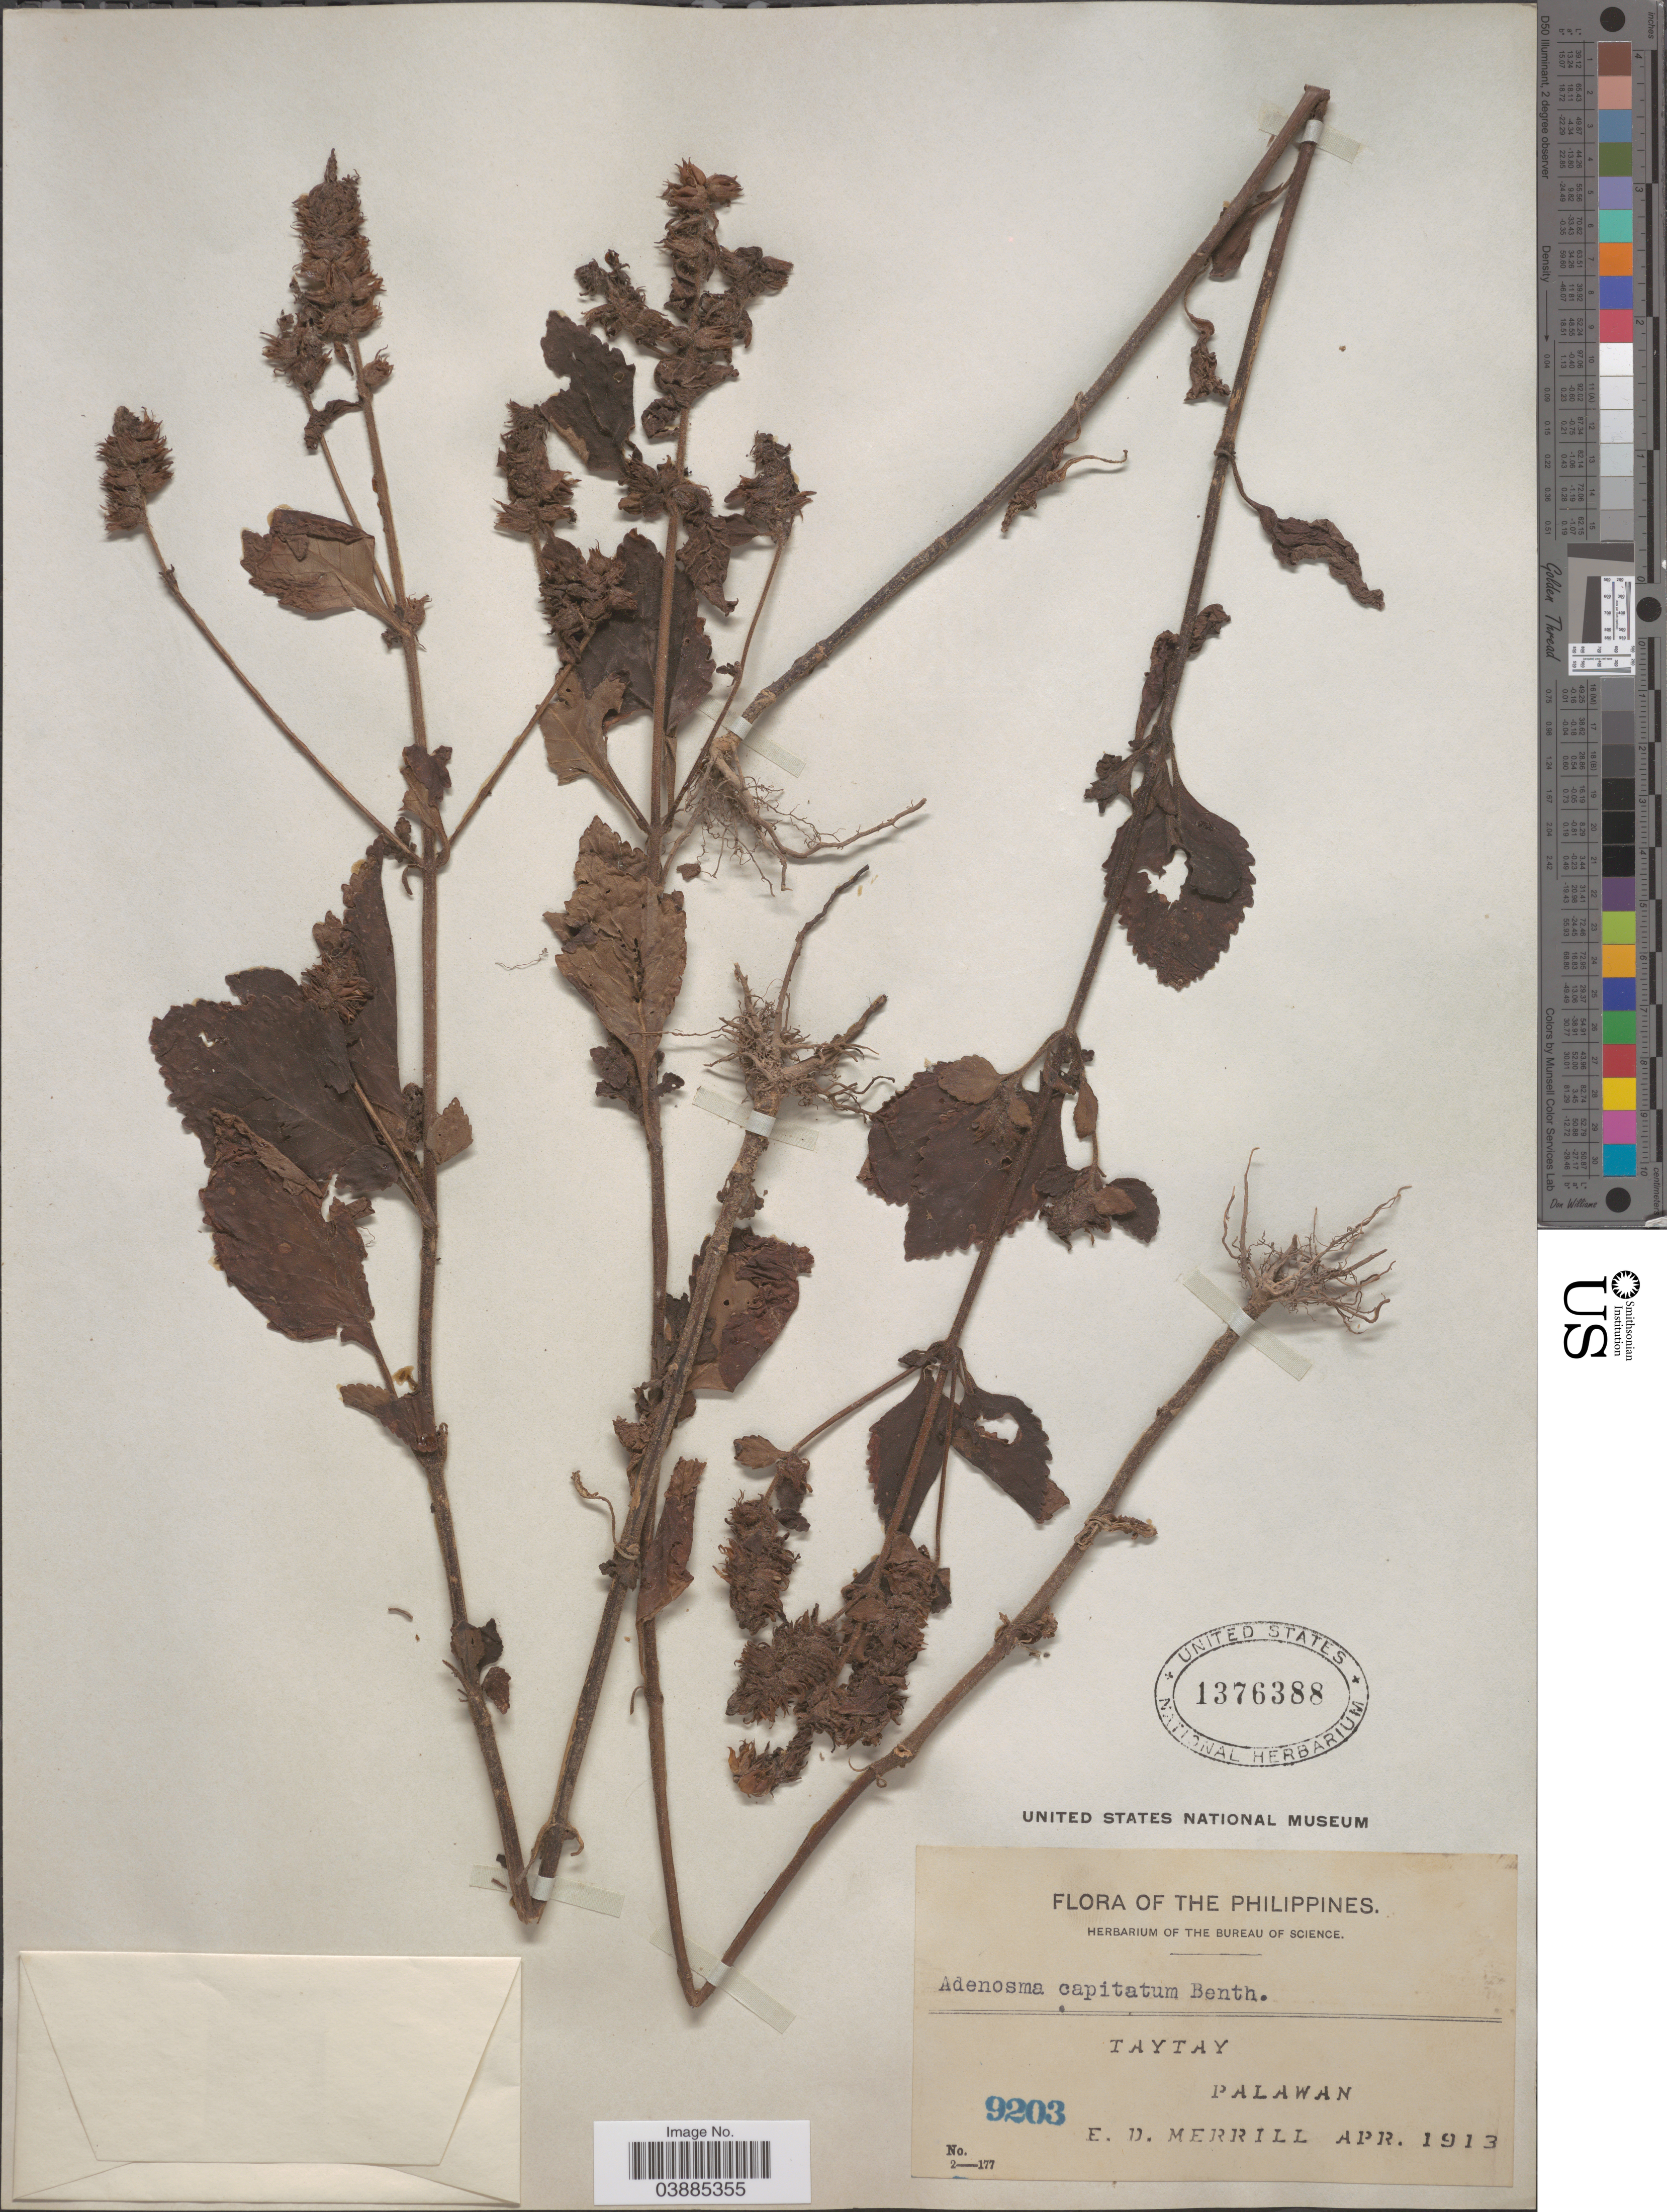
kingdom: Plantae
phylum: Tracheophyta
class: Magnoliopsida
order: Lamiales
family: Plantaginaceae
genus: Adenosma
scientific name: Adenosma capitatum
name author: (Benth.) Benth. ex Hance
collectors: E. D. Merrill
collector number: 9203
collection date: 1913-04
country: Philippines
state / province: Mimaropa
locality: Taytay. Palawan.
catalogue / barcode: US 1376388